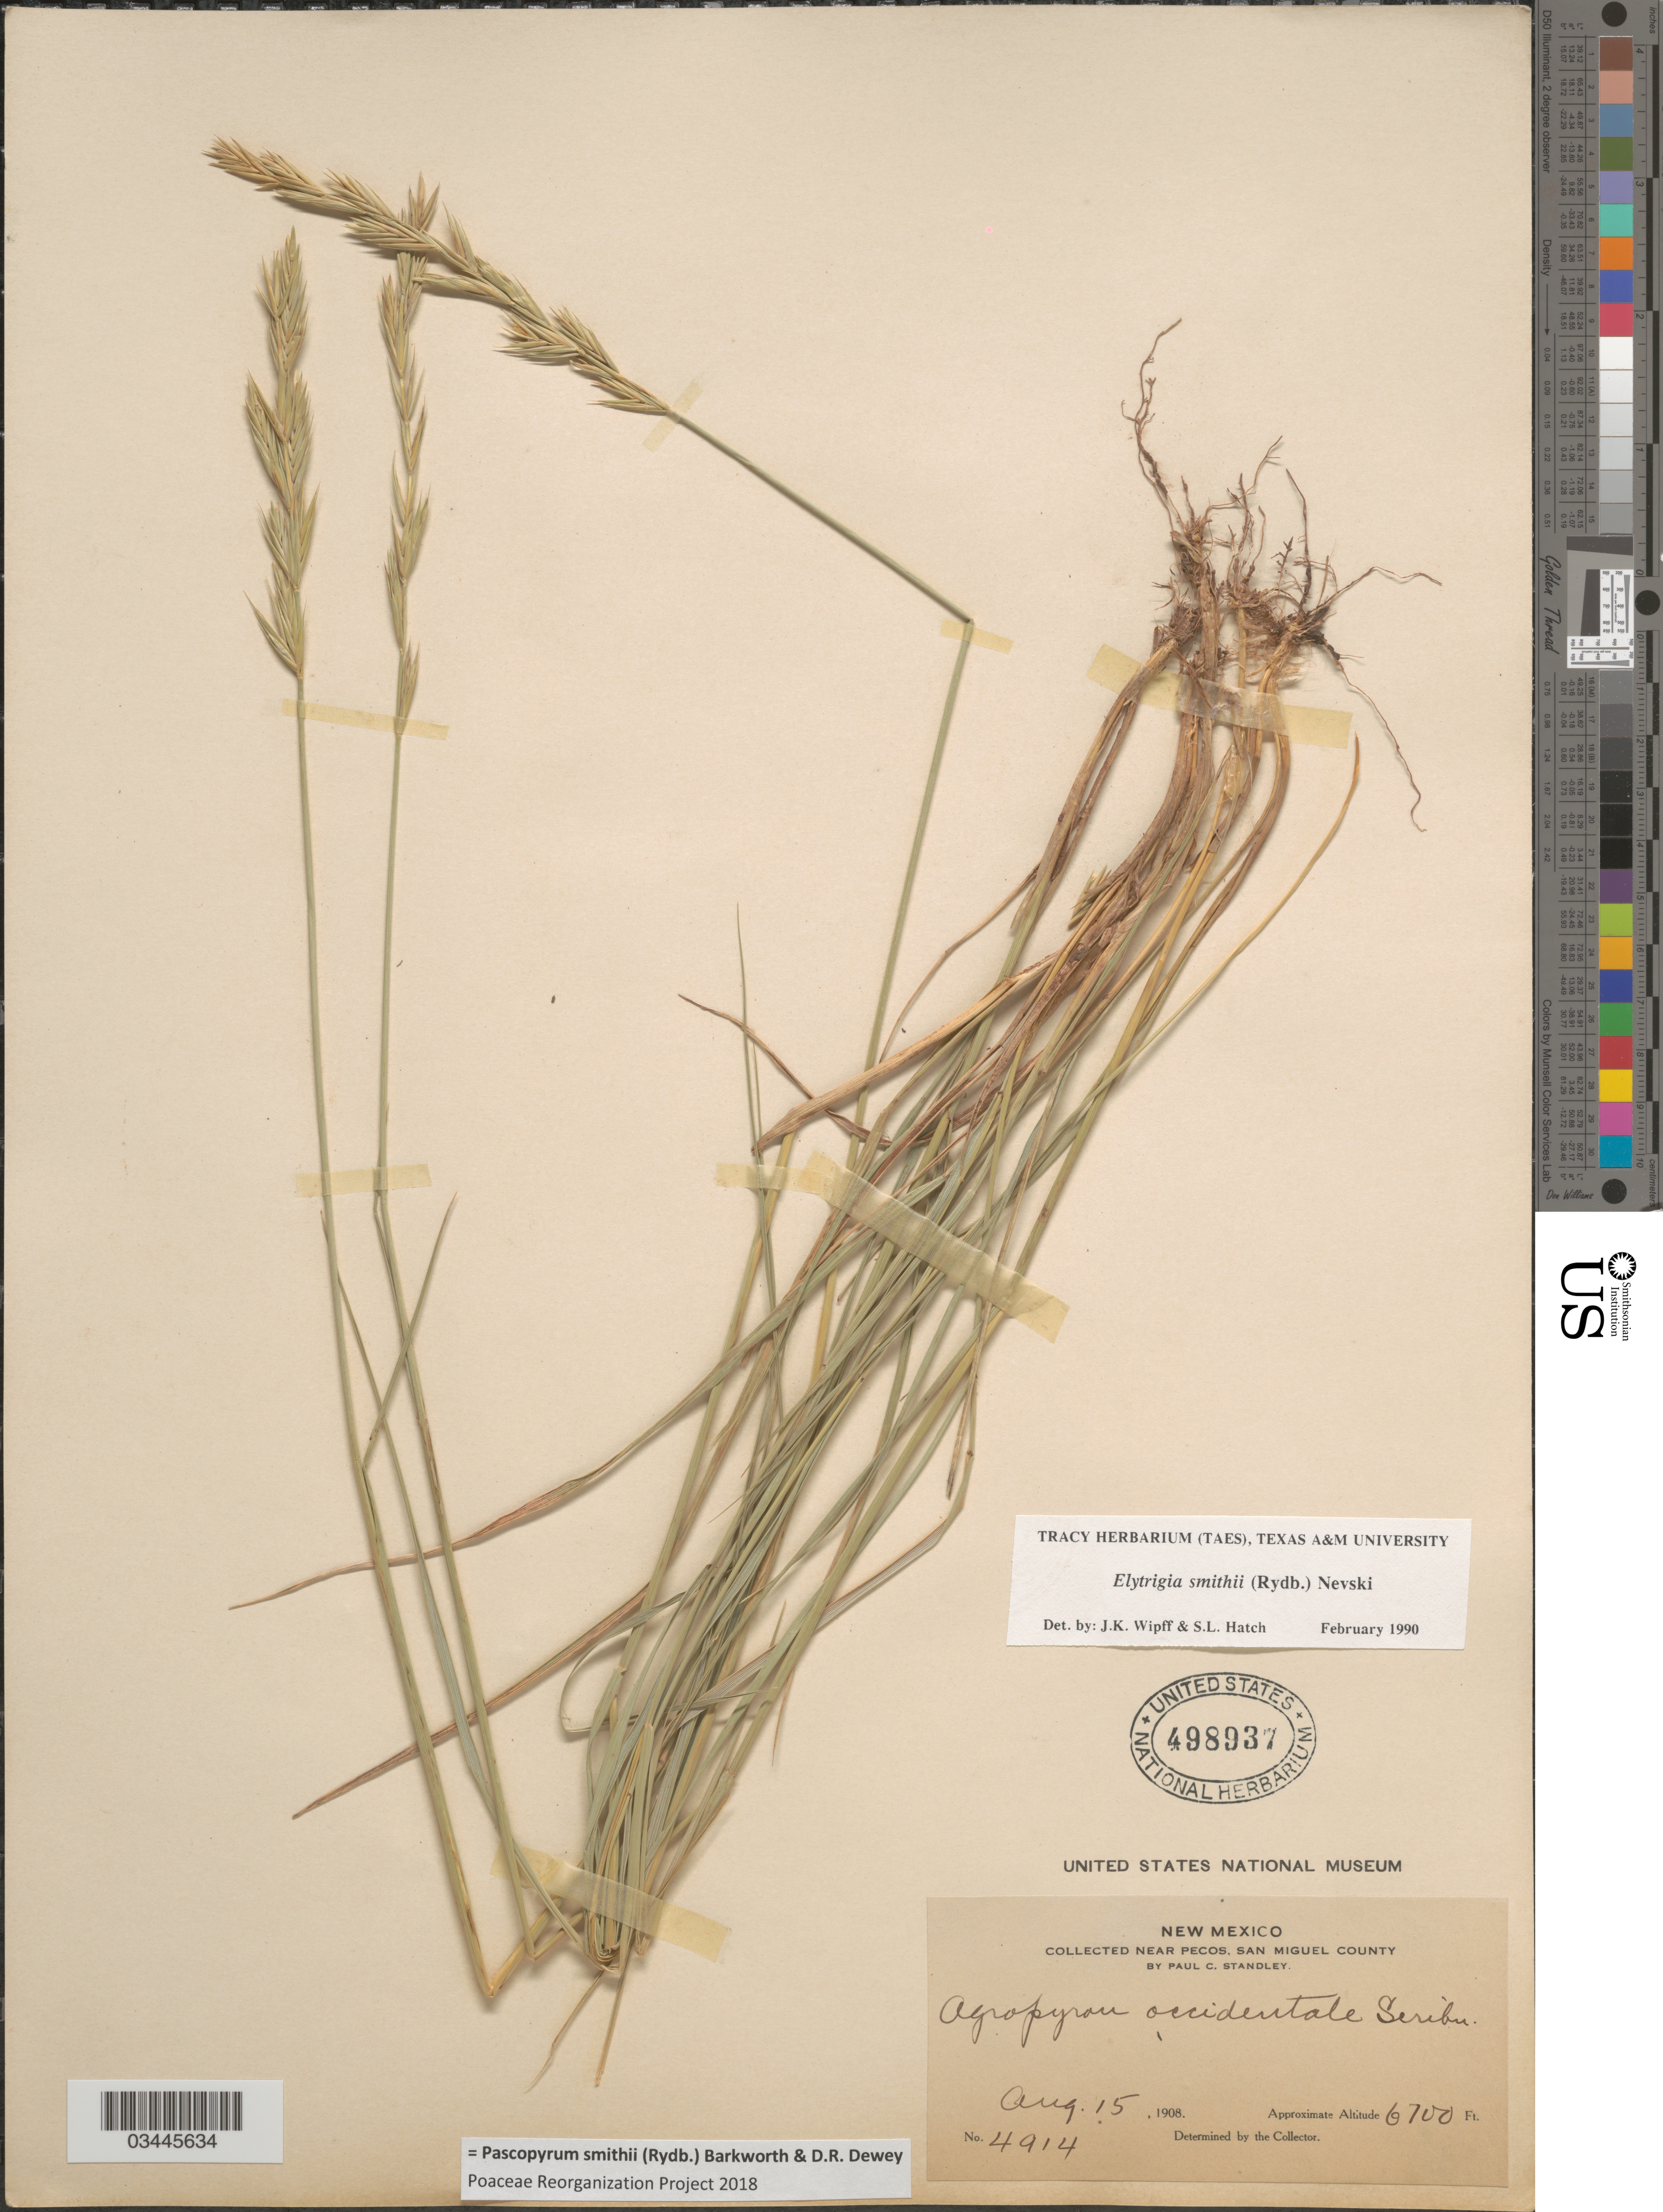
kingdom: Plantae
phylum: Tracheophyta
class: Liliopsida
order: Poales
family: Poaceae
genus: Pascopyrum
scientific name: Pascopyrum smithii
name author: (Rydb.) Barkworth & Dewey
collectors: P. C. Standley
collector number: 4914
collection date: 1908-08-15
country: United States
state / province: New Mexico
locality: Near Pecos, San Miguel County.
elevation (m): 2042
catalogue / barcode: US 498937